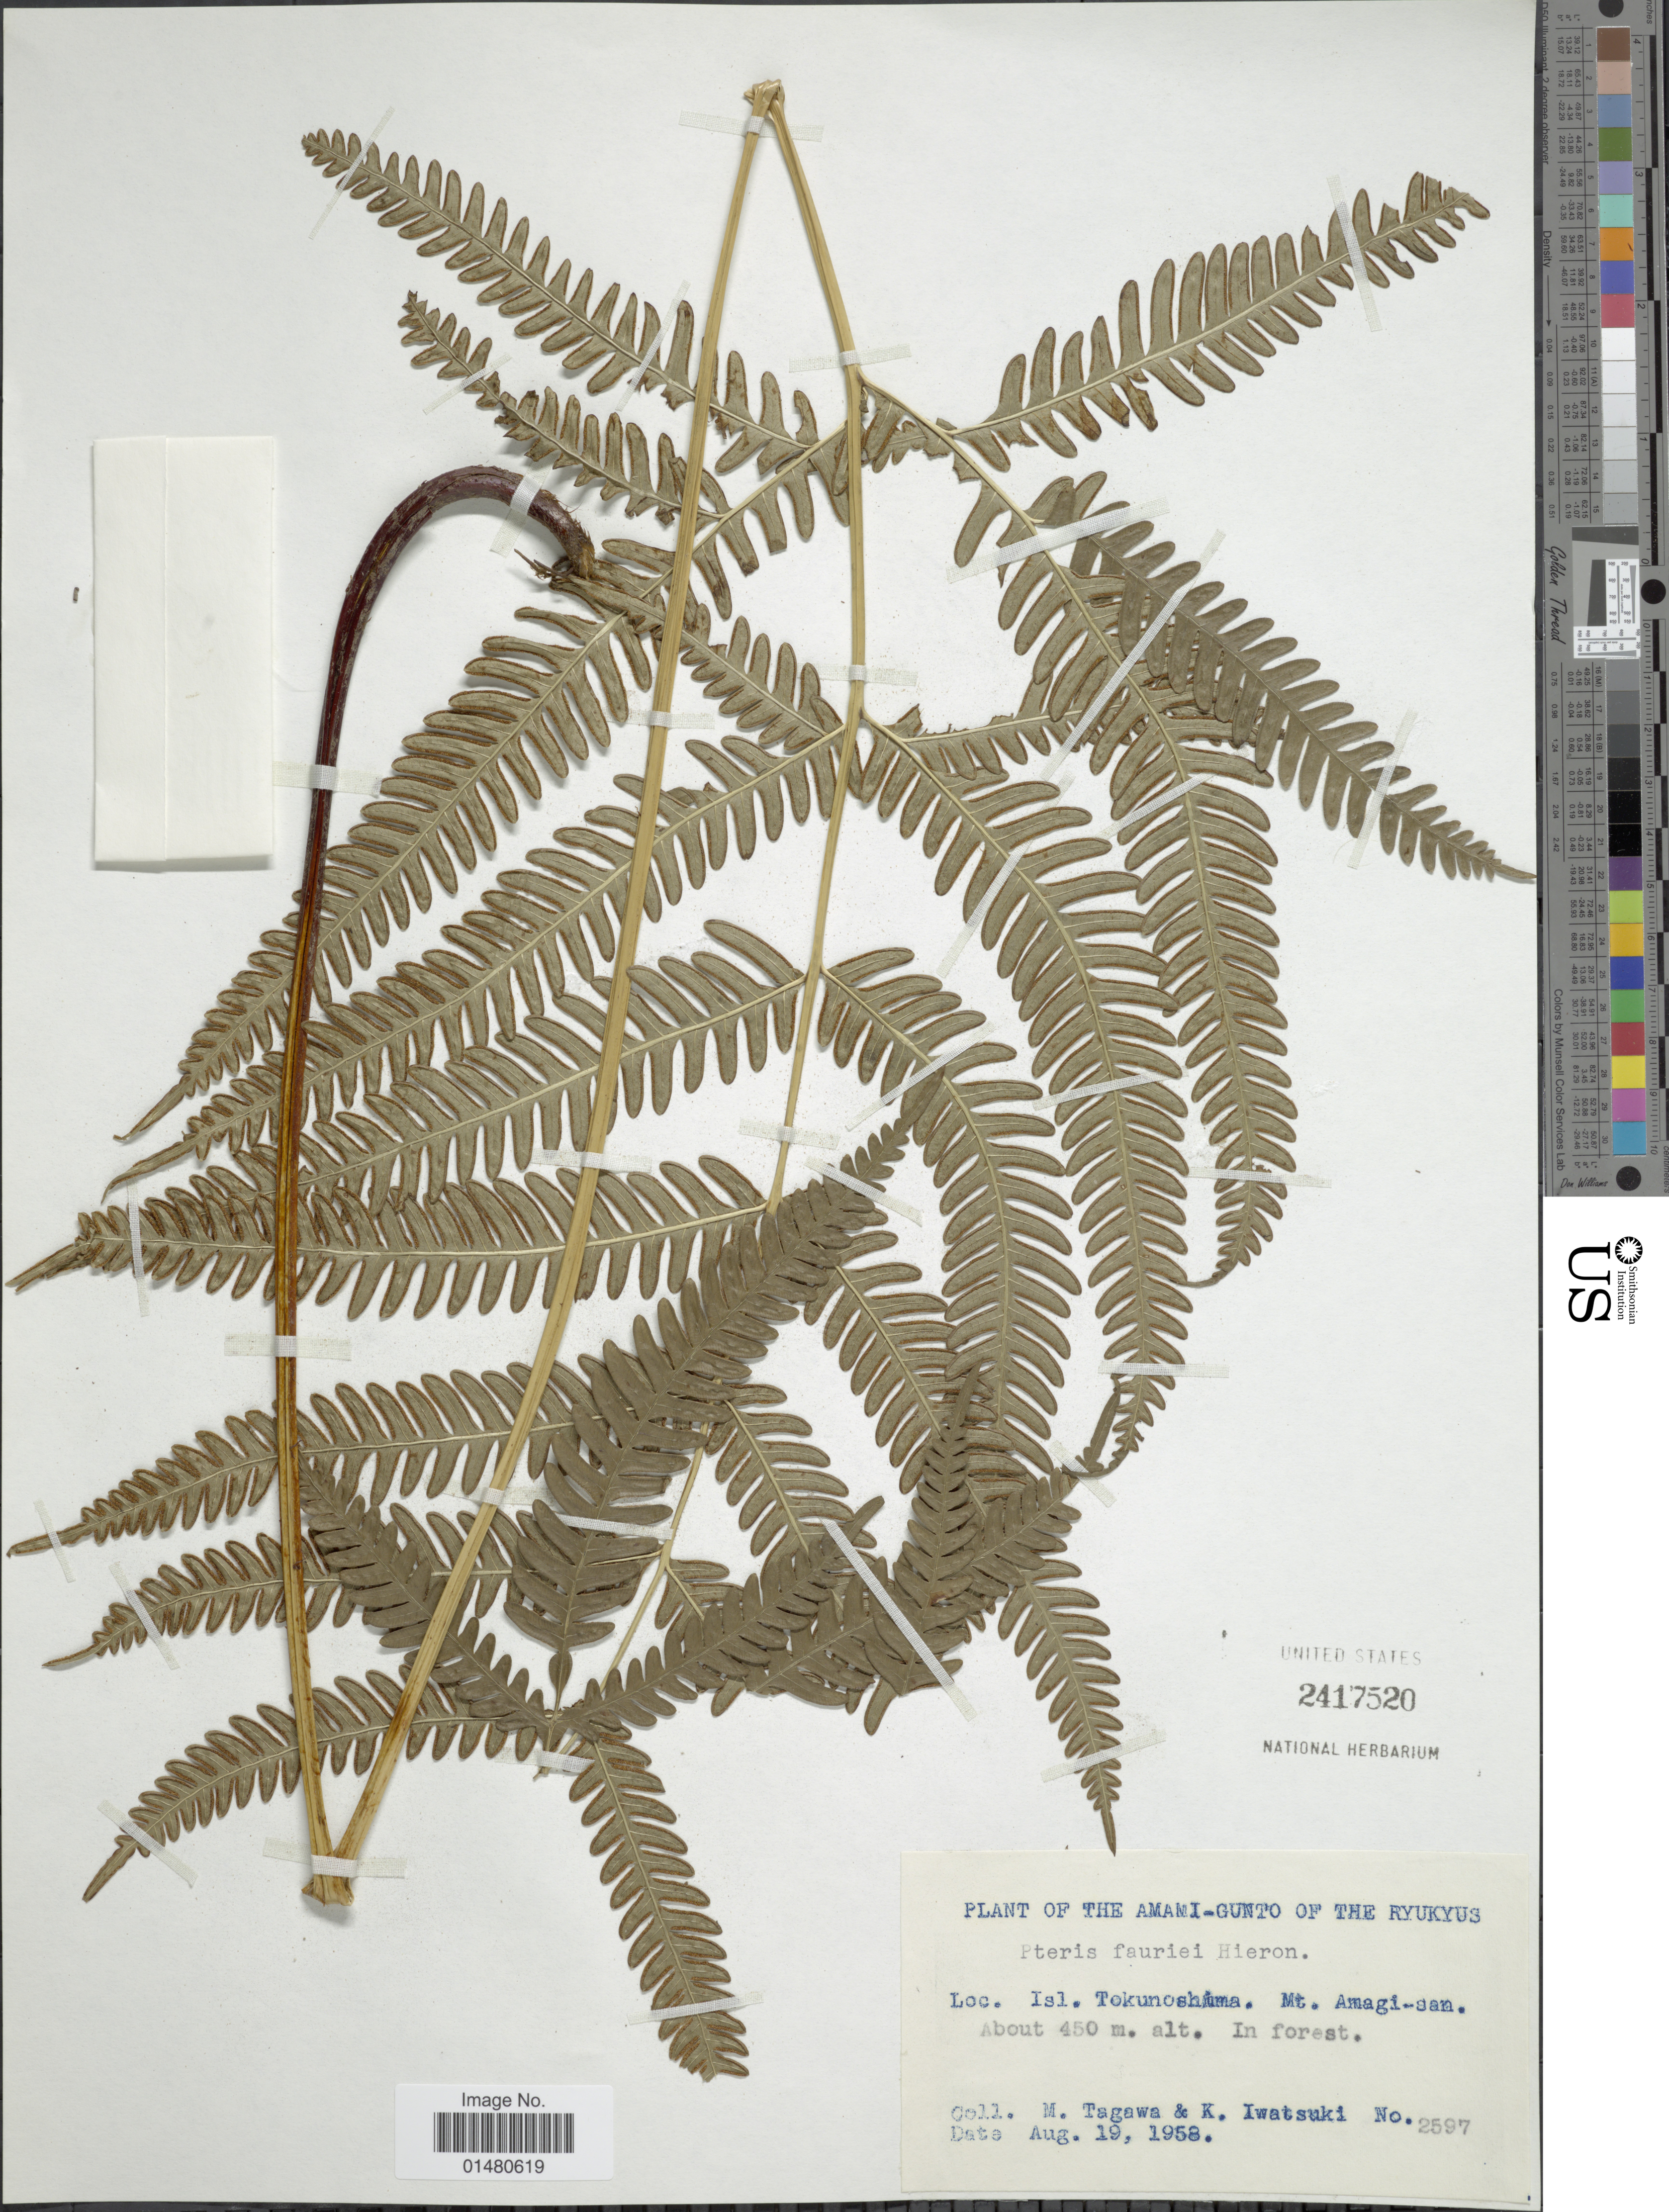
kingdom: Plantae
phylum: Tracheophyta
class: Polypodiopsida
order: Polypodiales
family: Pteridaceae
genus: Pteris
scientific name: Pteris fauriei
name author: Hieron.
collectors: M. Tagawa & K. Iwatsuki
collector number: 2597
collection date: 1958-08-19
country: Japan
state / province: Okinawa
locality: The Amami-Gunto of the Ryukyus, Isl. Tokunoshima, Mt Amagi-san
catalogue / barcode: US 2417520